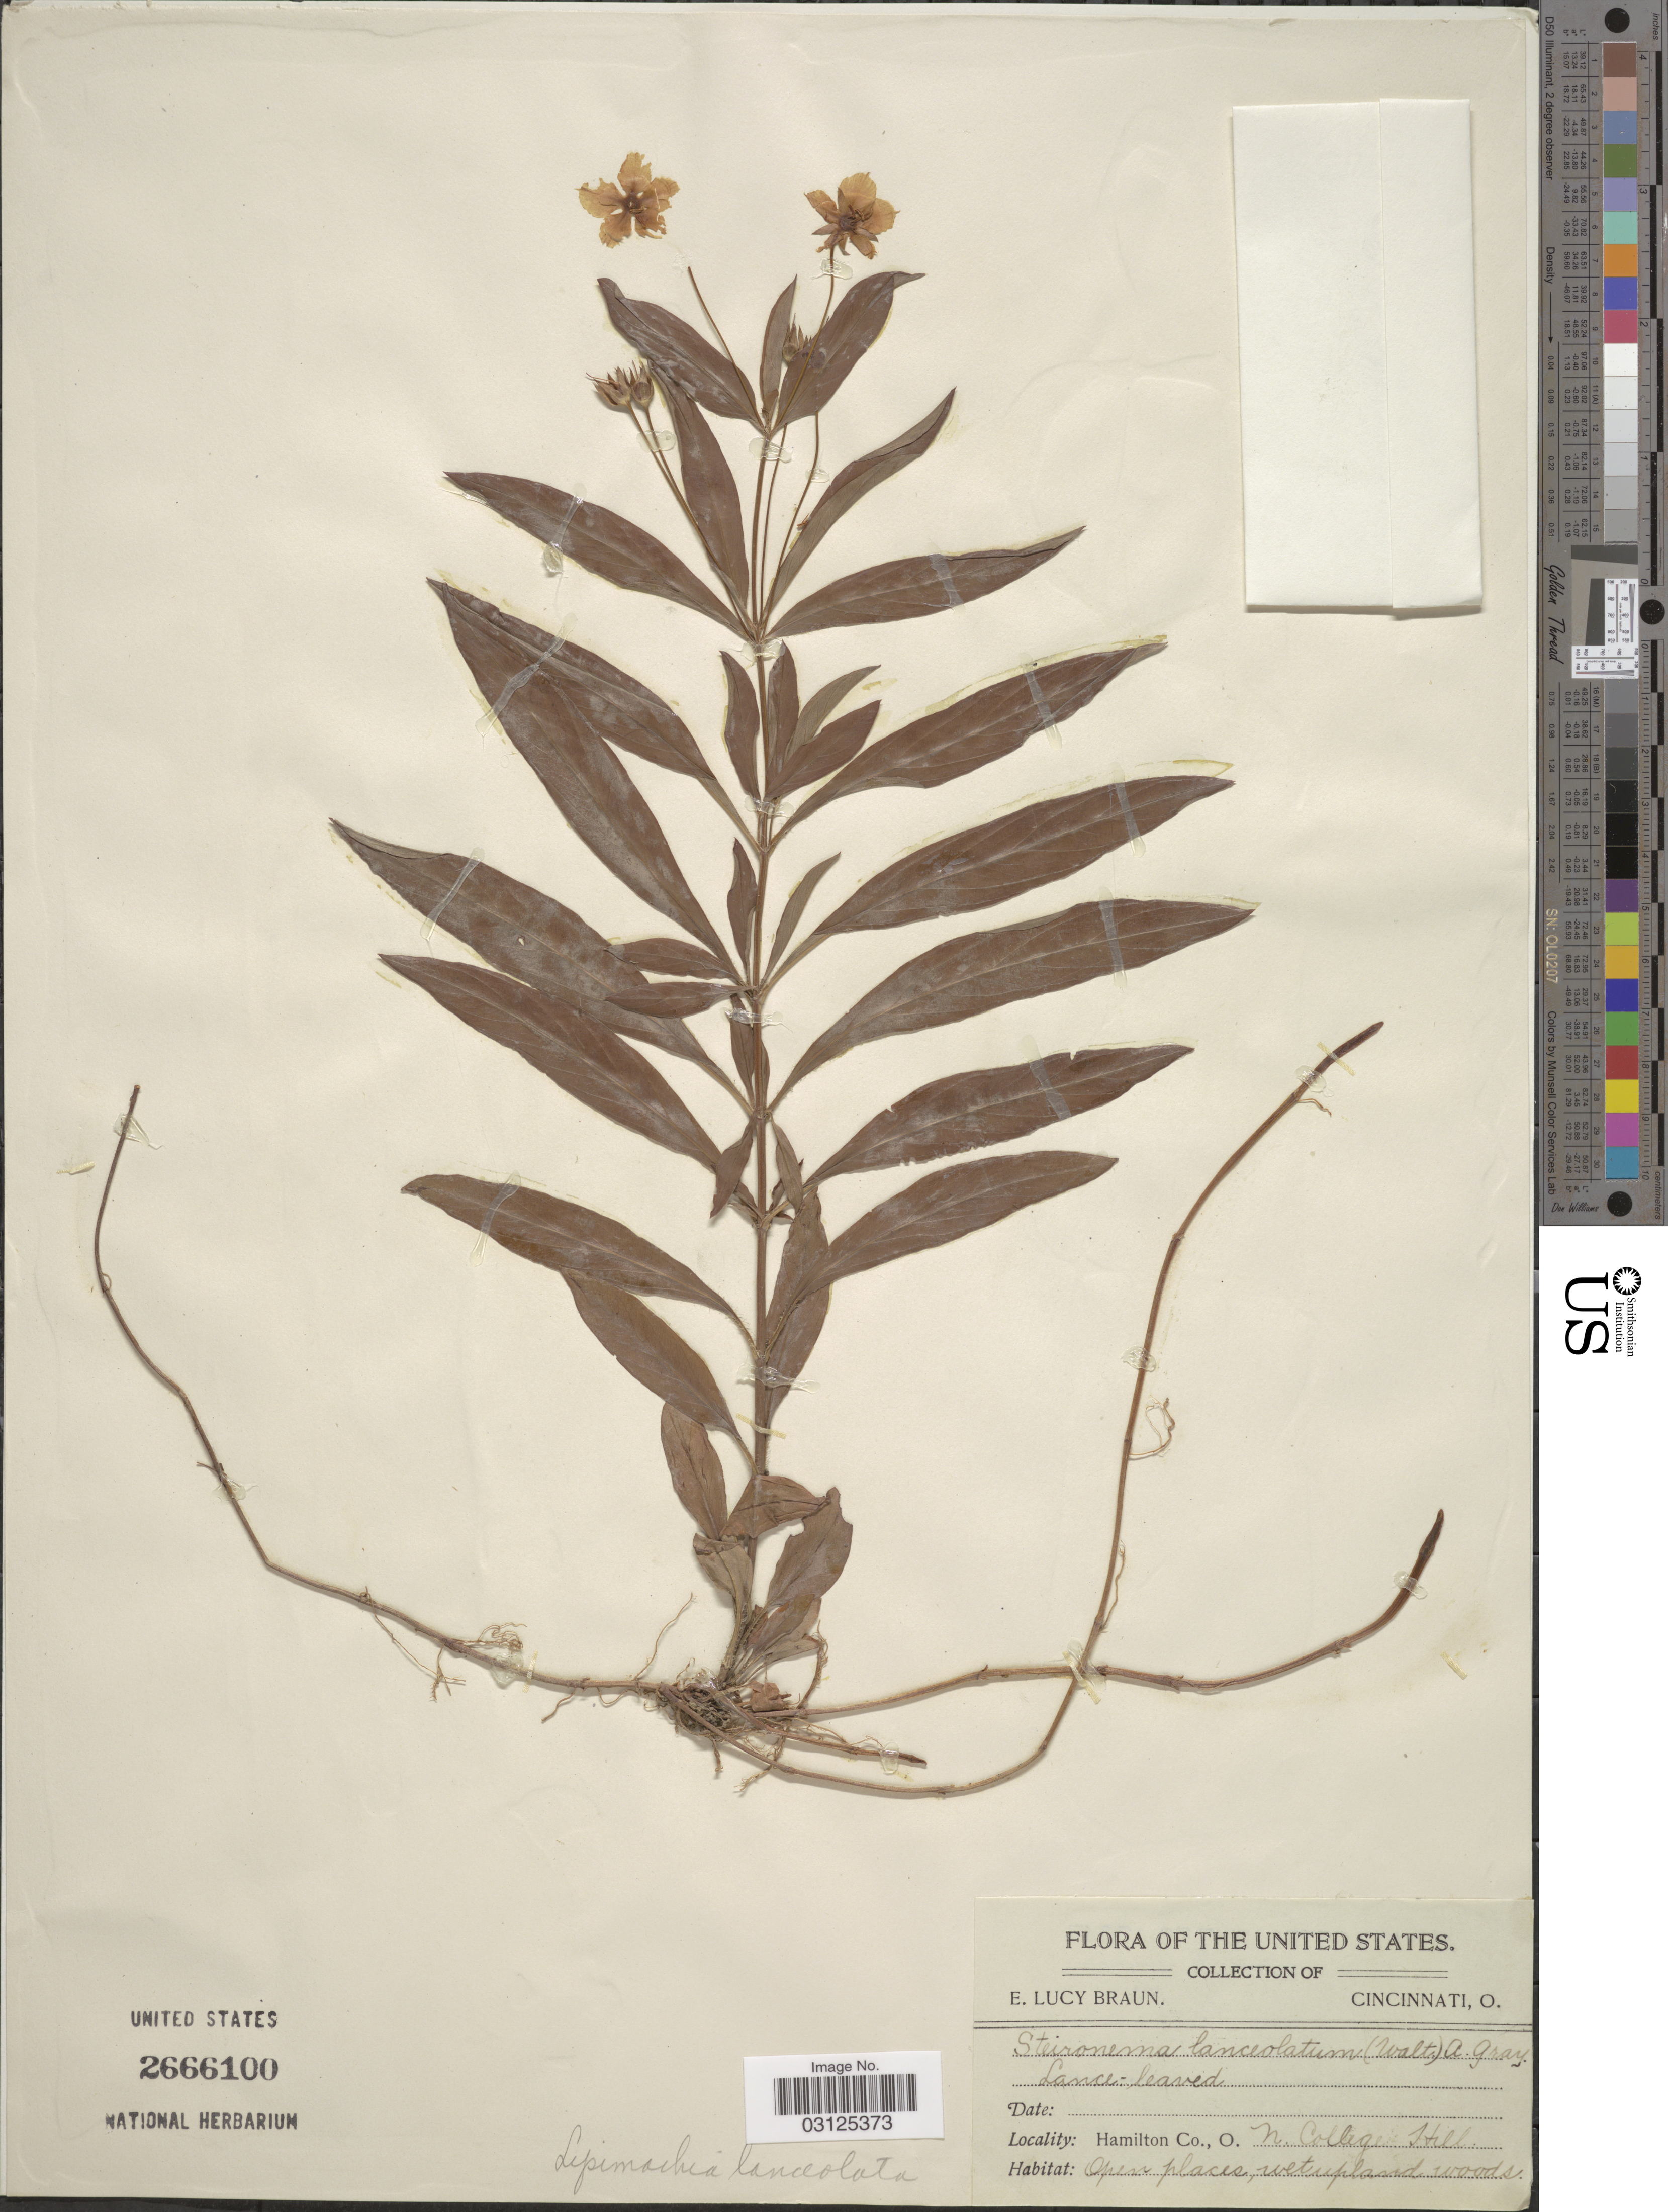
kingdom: Plantae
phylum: Tracheophyta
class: Magnoliopsida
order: Ericales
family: Primulaceae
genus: Lysimachia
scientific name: Lysimachia lanceolata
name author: Walter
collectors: E. L. Braun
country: United States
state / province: Ohio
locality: Hamilton Co., N. College Hill.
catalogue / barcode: US 2666100